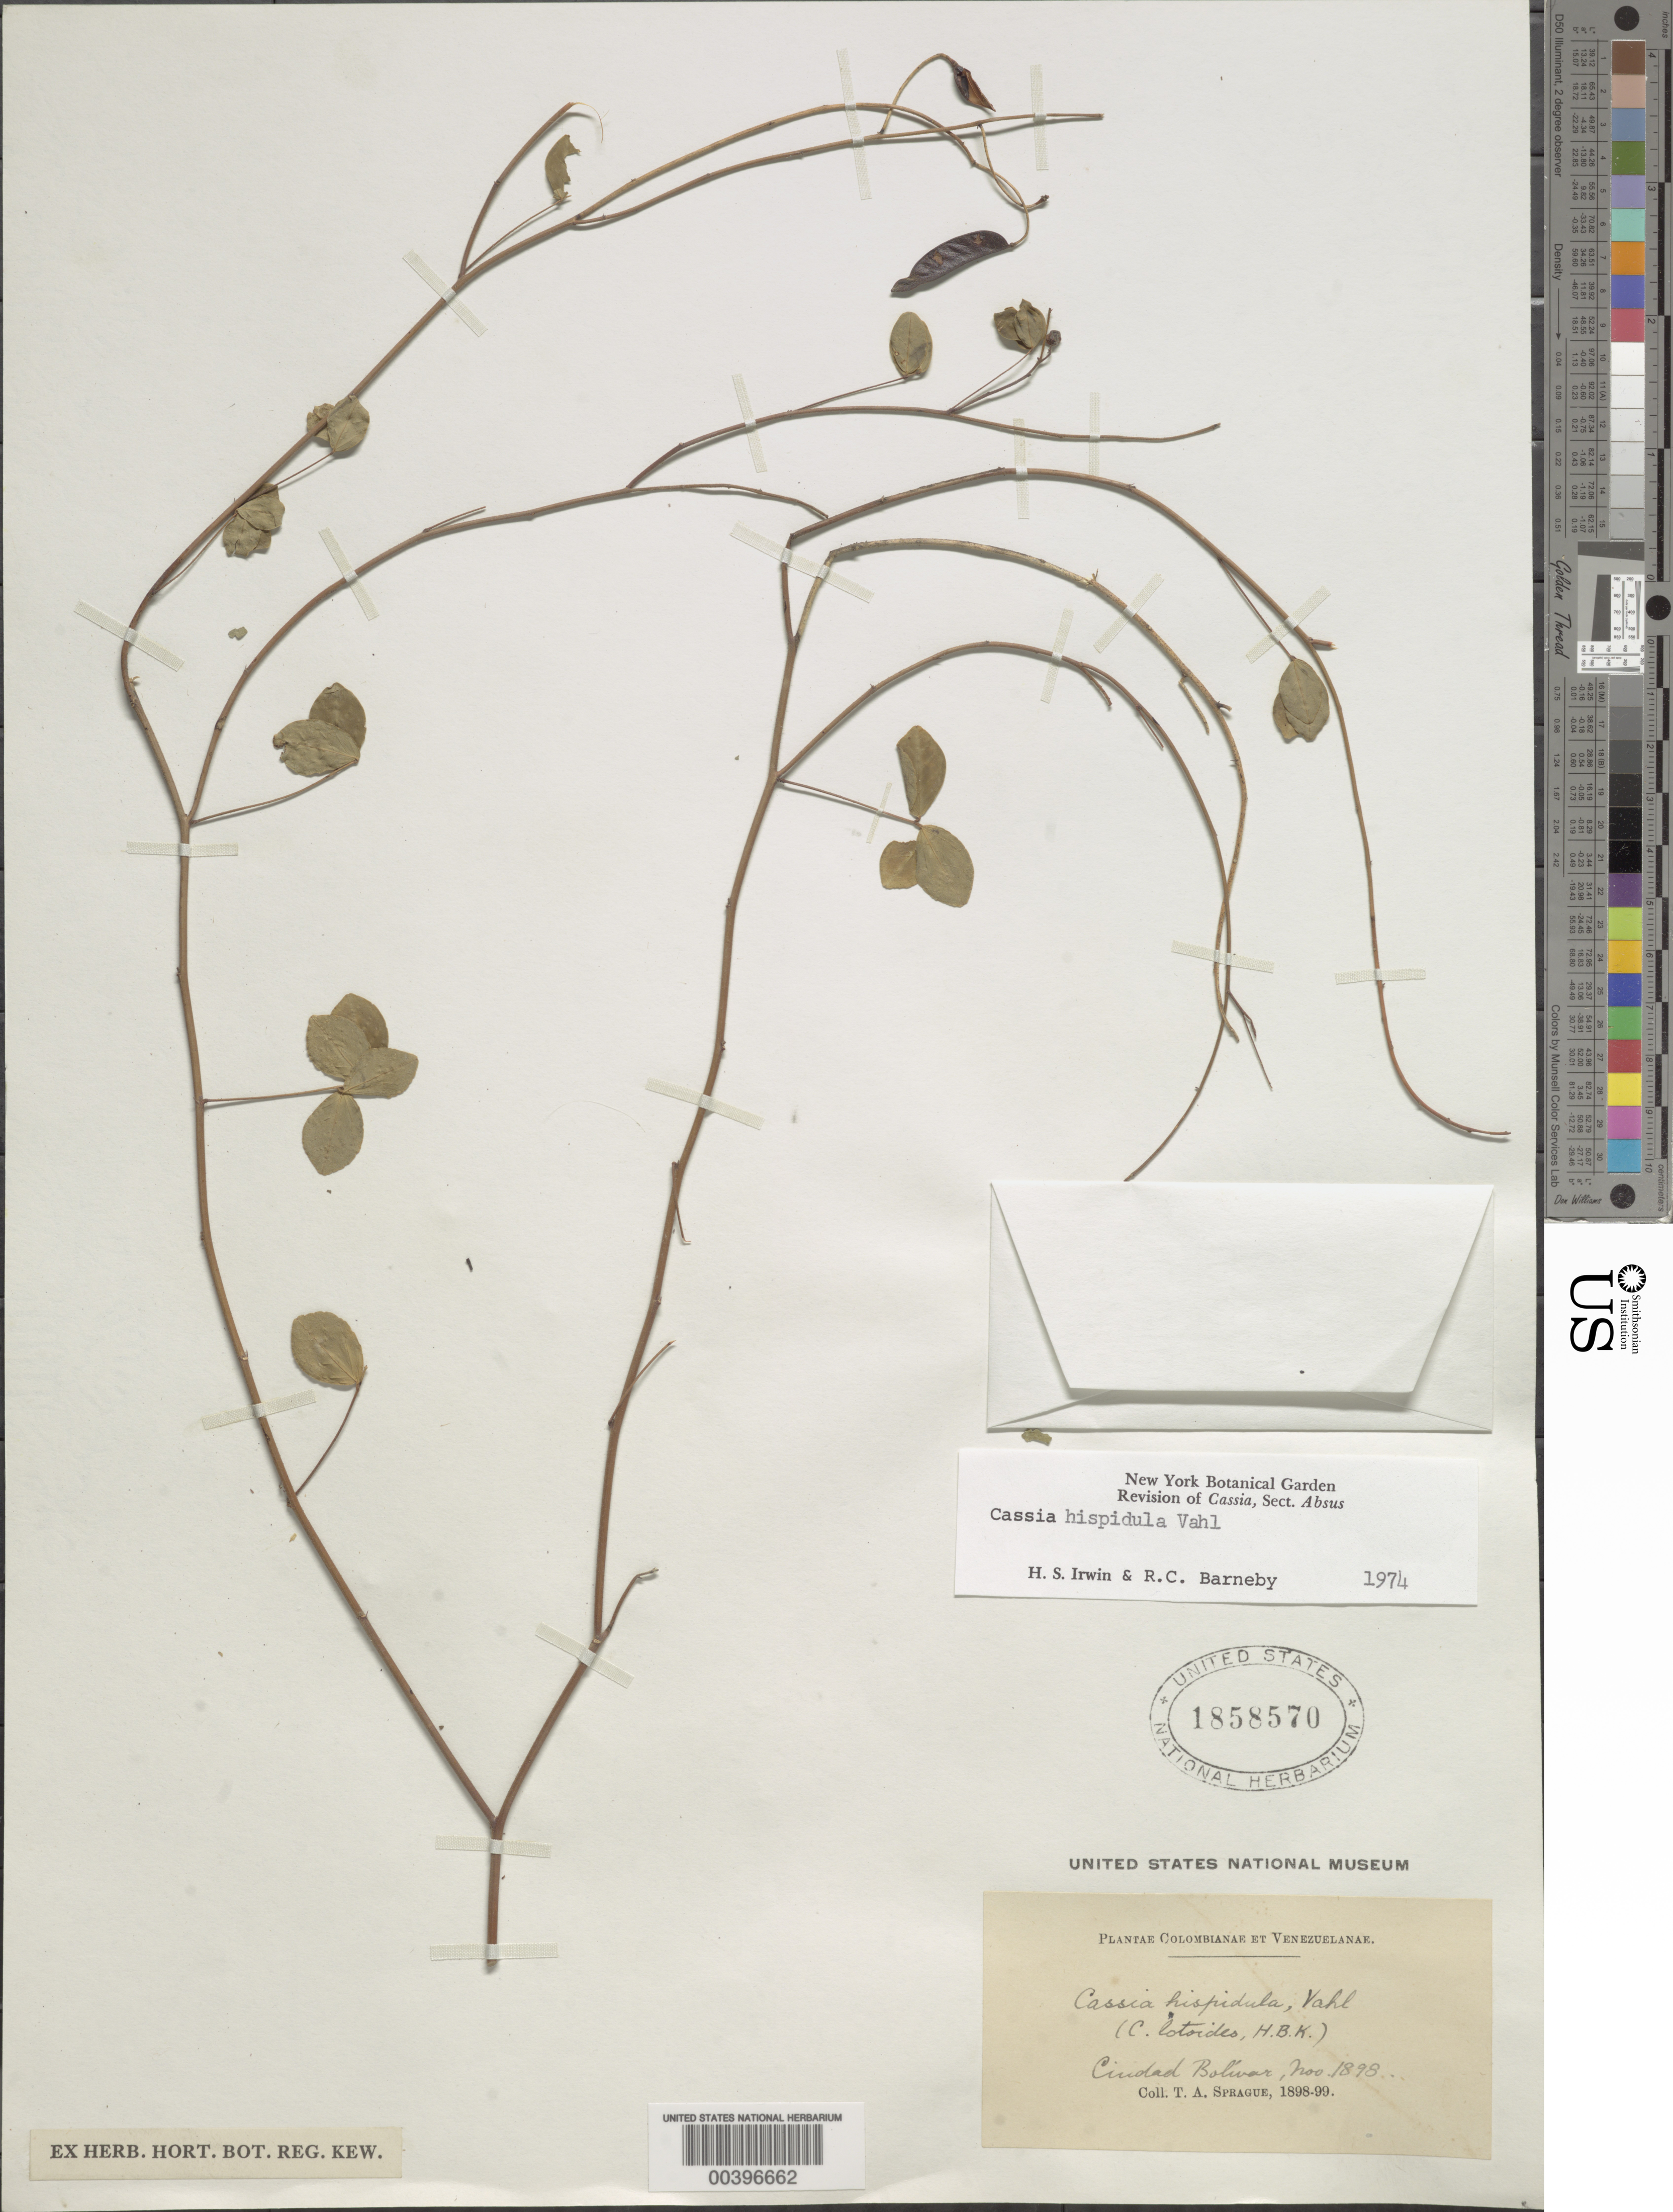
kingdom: Plantae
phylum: Tracheophyta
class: Magnoliopsida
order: Fabales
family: Fabaceae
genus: Chamaecrista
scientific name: Chamaecrista hispidula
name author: (Vahl) H.S. Irwin & Barneby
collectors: T. A. Sprague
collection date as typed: Nov 1898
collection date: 1898-11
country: Venezuela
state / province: Bolivar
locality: Cuidad bolivar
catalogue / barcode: US 1858570